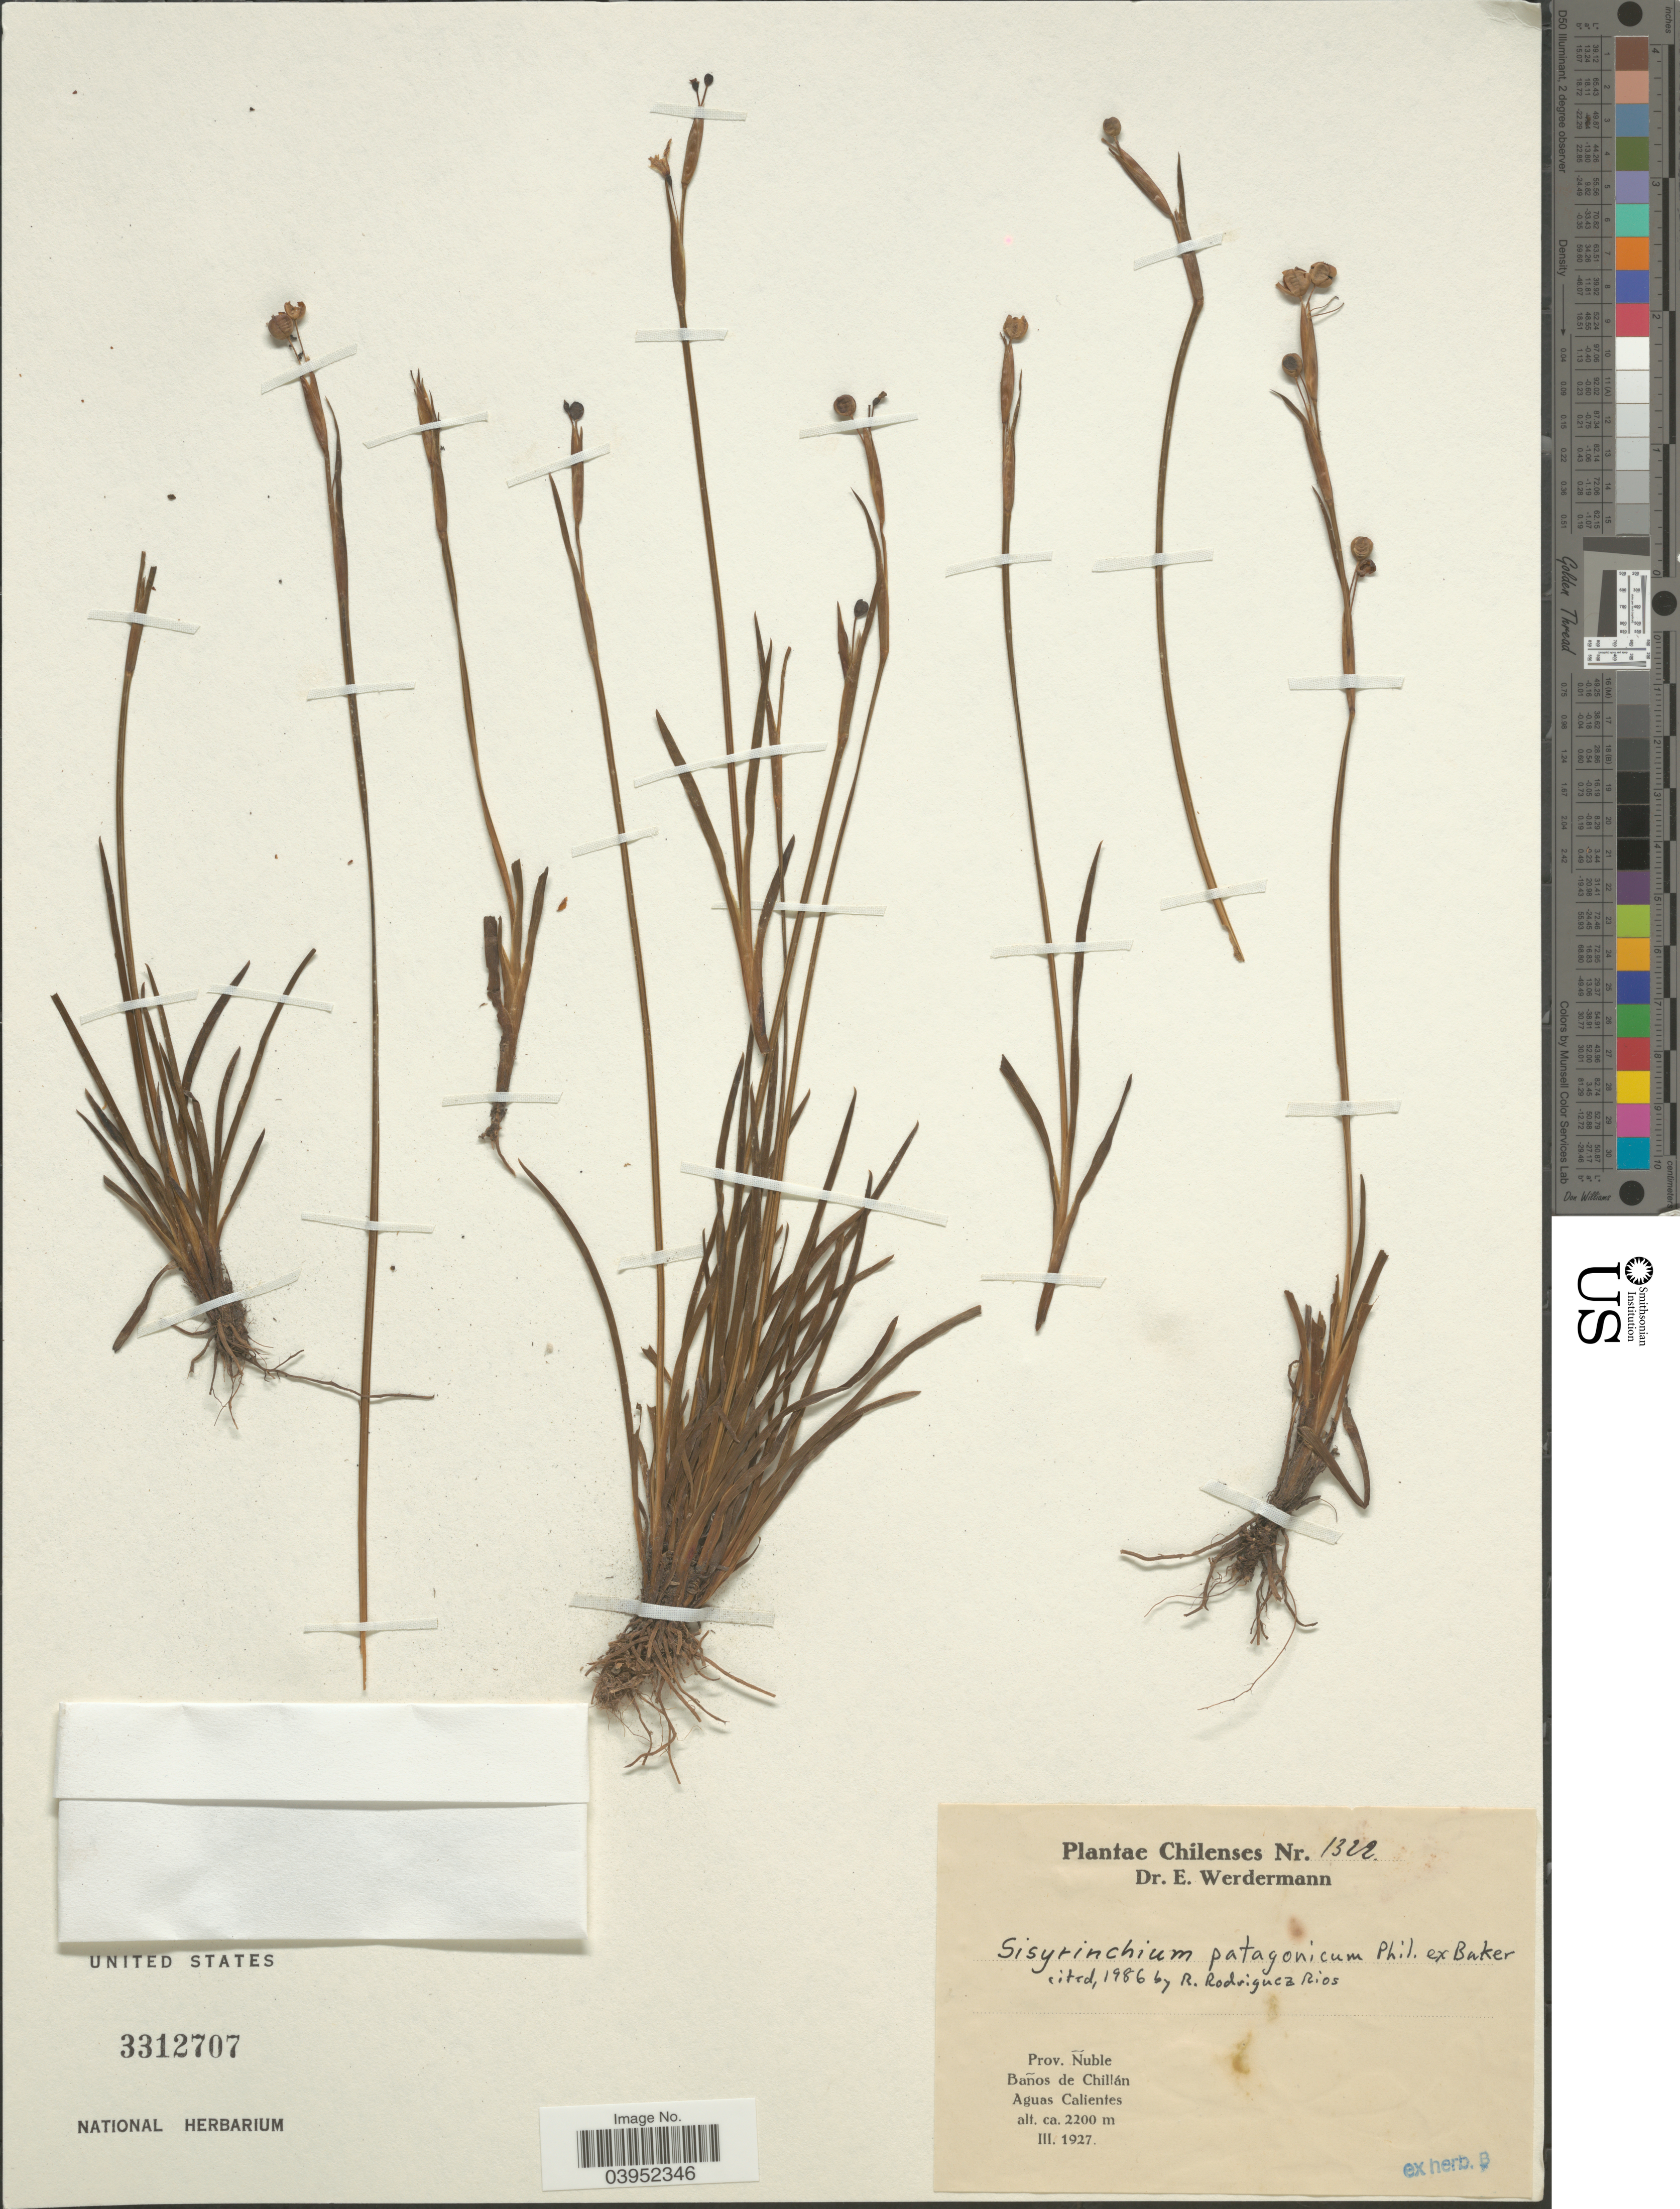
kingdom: Plantae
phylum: Tracheophyta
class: Liliopsida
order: Asparagales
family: Iridaceae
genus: Sisyrinchium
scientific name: Sisyrinchium patagonicum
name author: Phil. ex Baker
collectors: E. Werdermann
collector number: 1322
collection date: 1927-03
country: Chile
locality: Prov. Ñuble. Baños de Chillán. Aguas Calientes.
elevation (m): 2200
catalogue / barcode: US 3312707